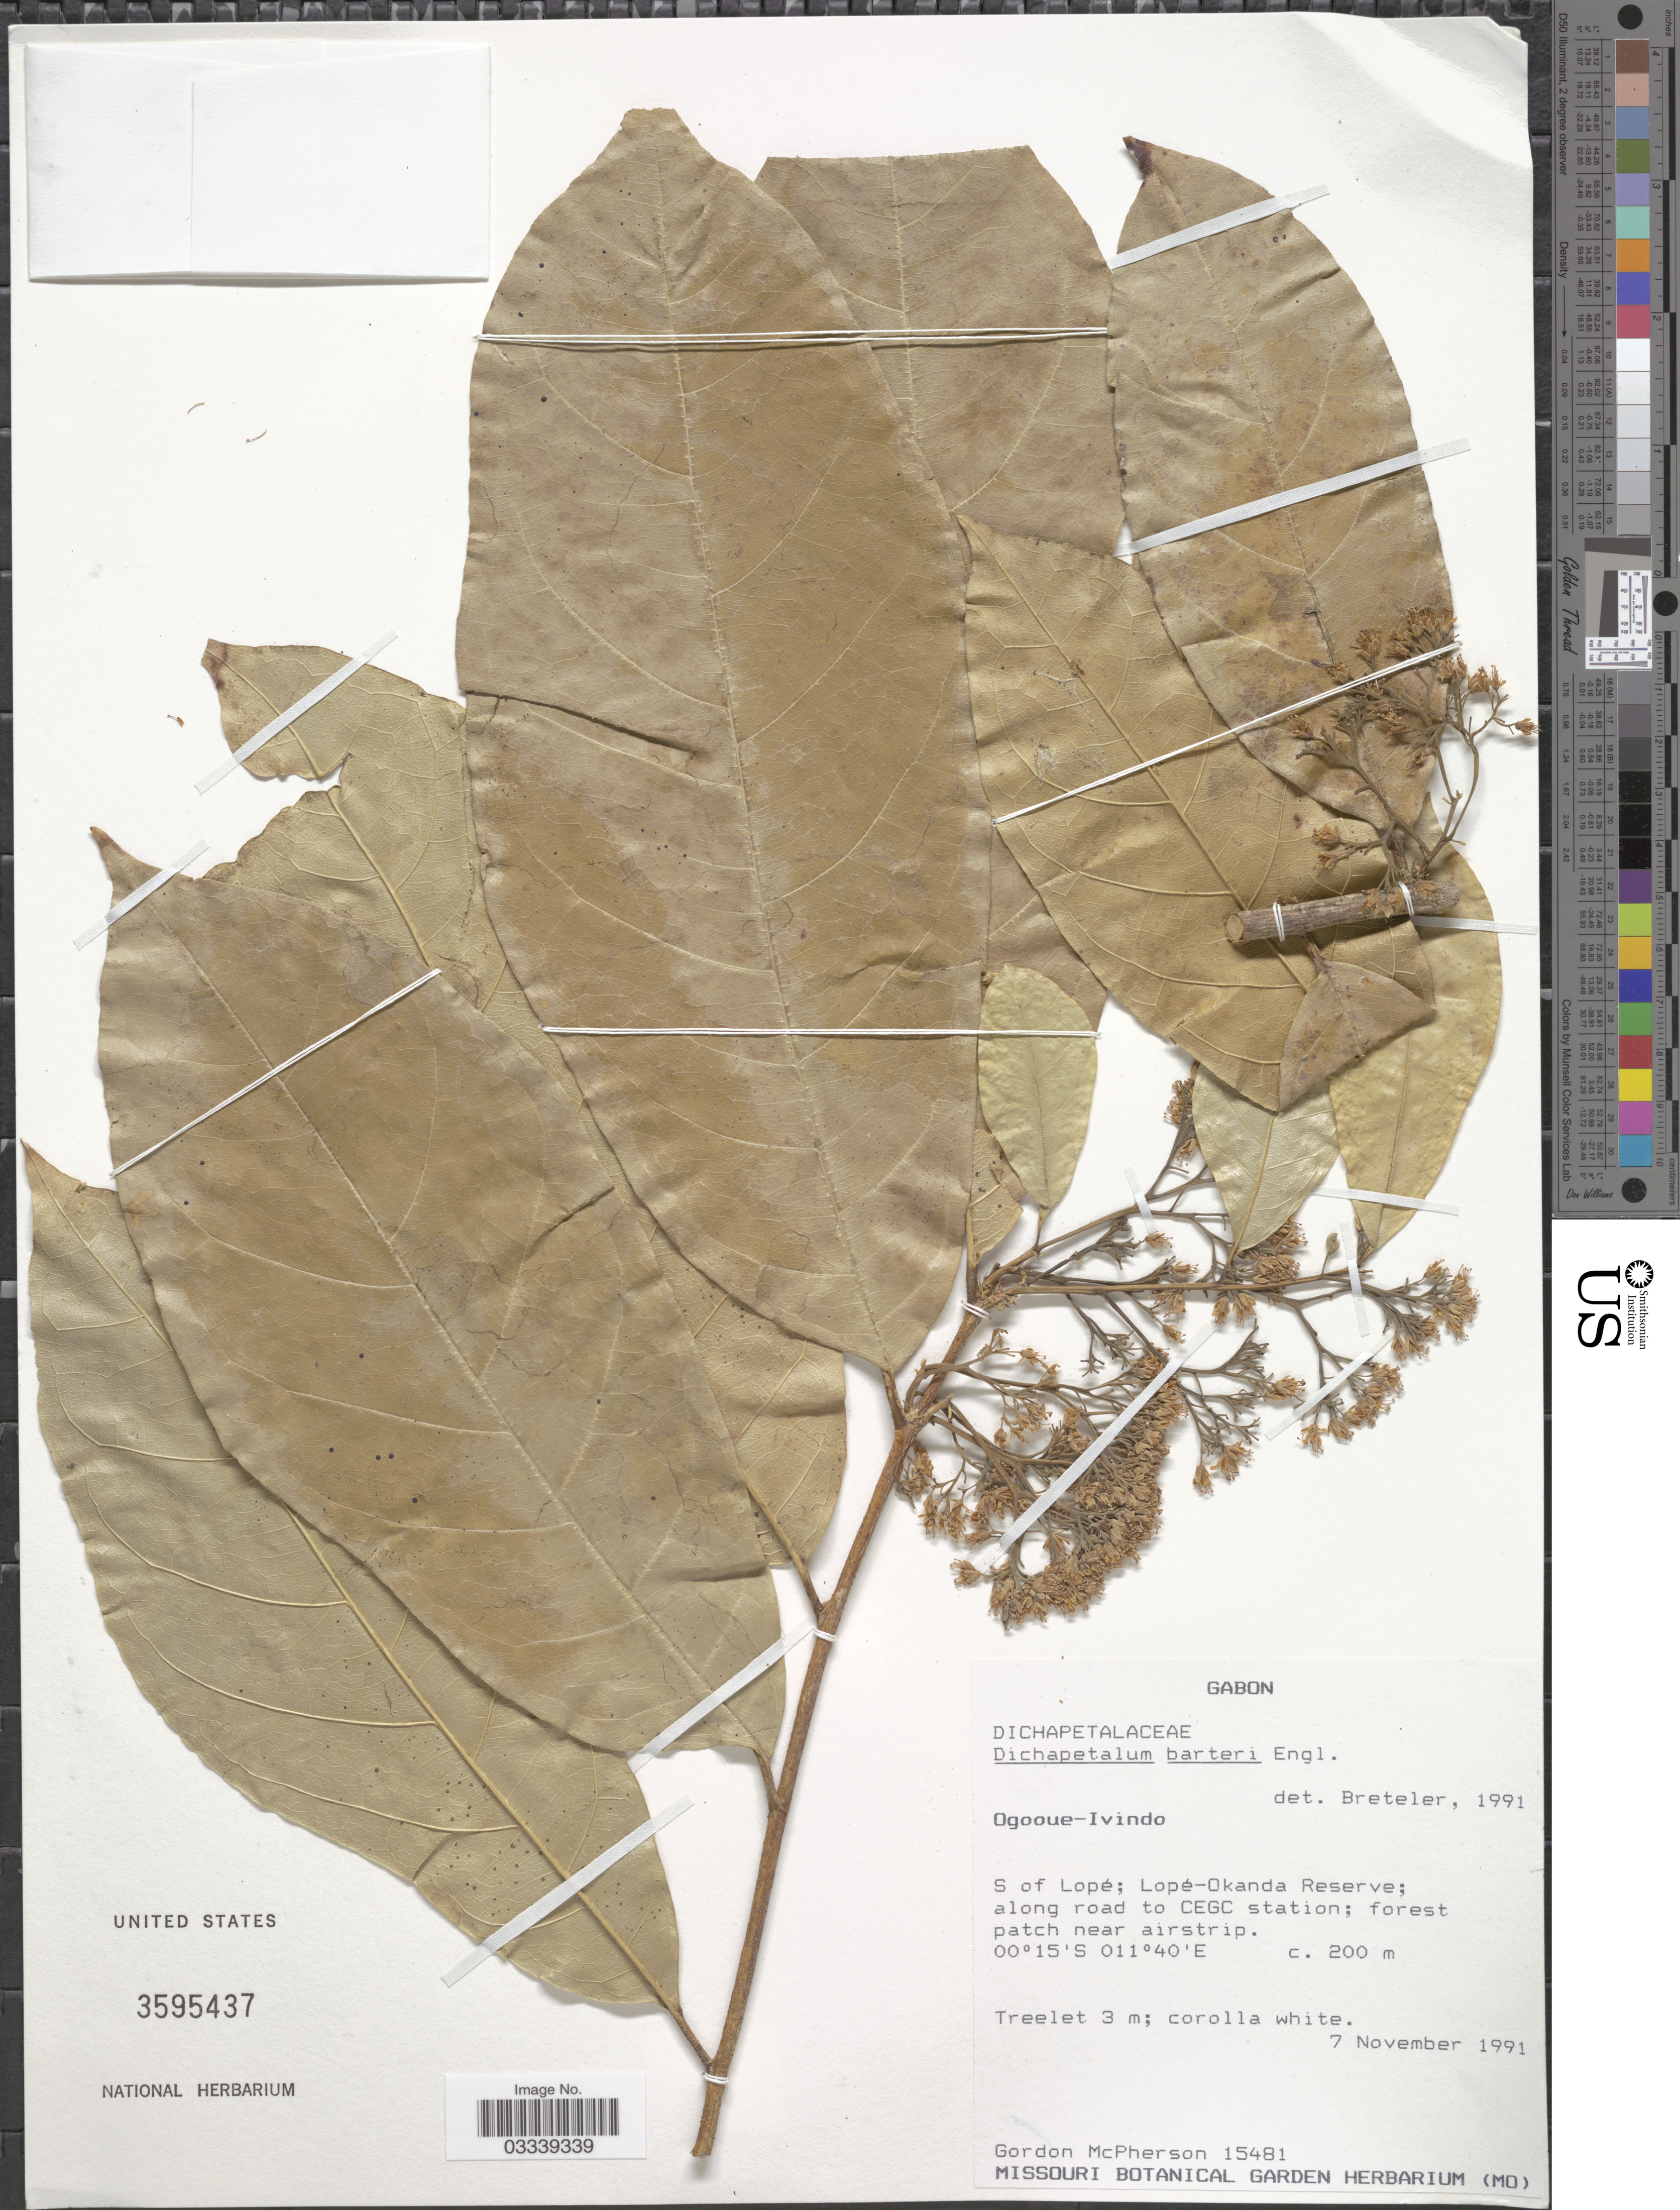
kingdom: Plantae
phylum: Tracheophyta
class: Magnoliopsida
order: Malpighiales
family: Dichapetalaceae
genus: Dichapetalum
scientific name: Dichapetalum barteri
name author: Engl.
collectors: G. D. McPherson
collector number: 15481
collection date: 1991-11-07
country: Gabon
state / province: Ogooue-Ivindo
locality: S of Lopé; Lopé-Okanda Reserve; along road to CEGC station.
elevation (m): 200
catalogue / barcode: US 3595437